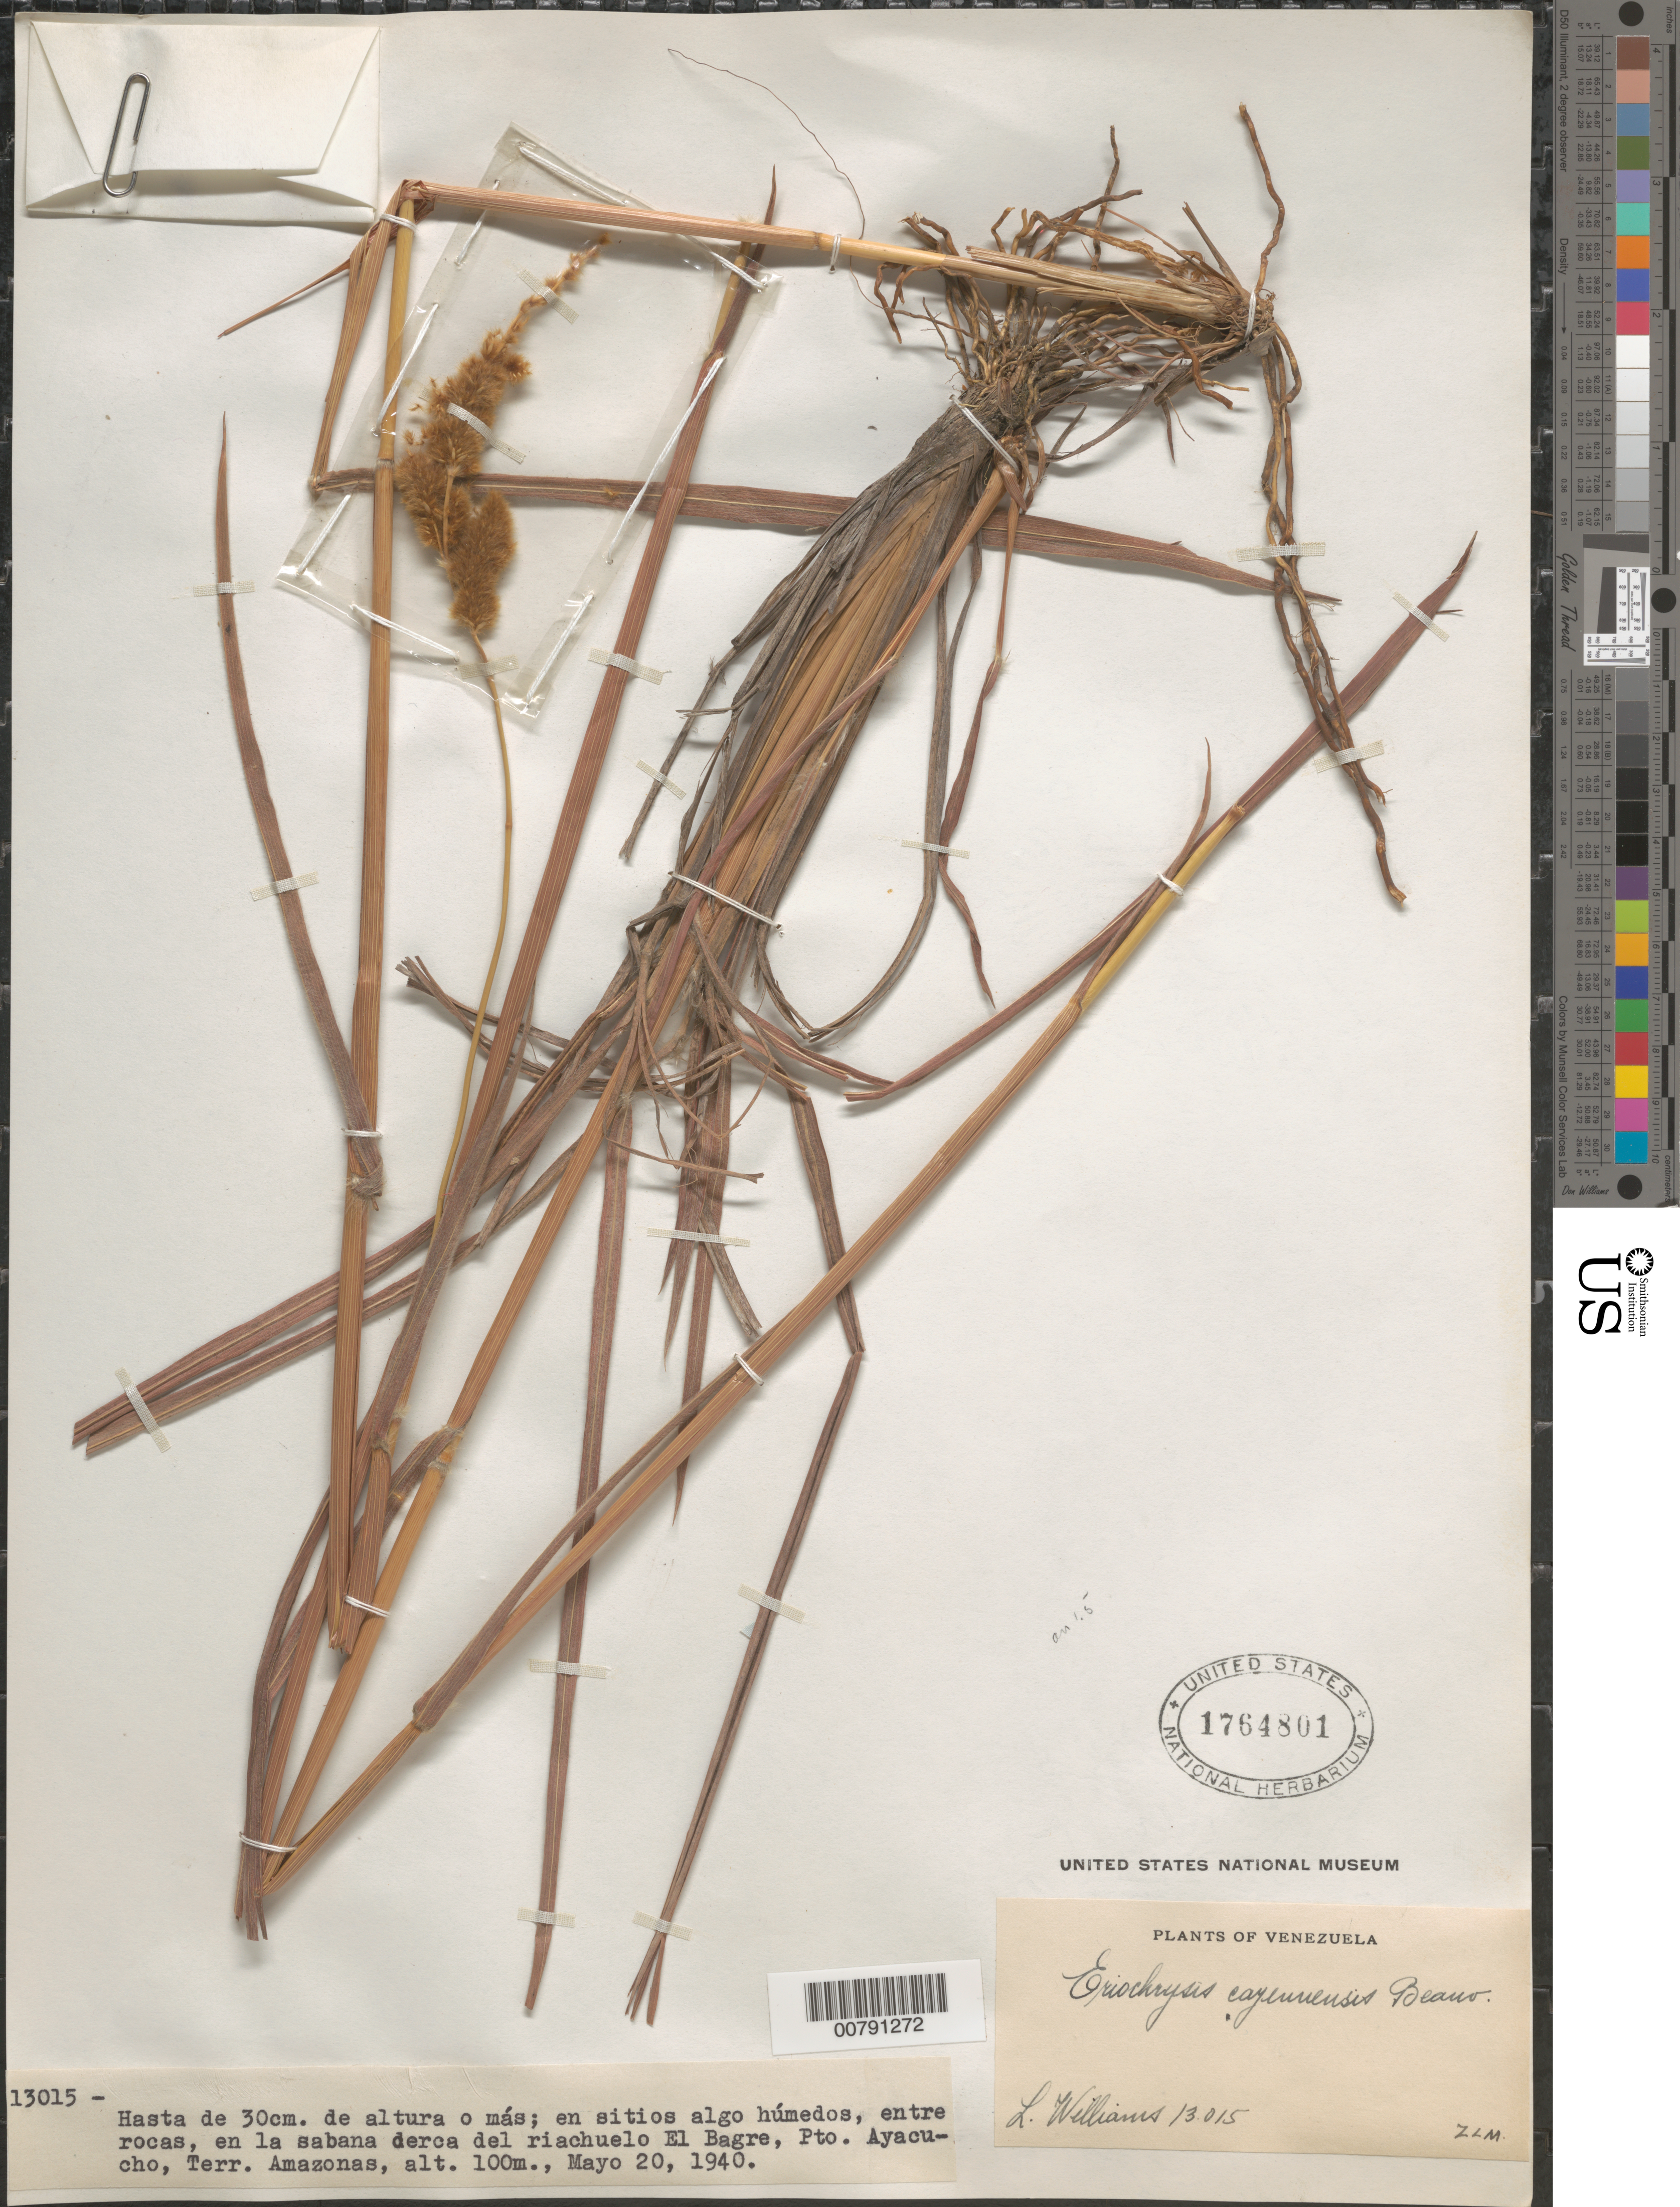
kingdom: Plantae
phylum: Tracheophyta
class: Liliopsida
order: Poales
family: Poaceae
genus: Eriochrysis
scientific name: Eriochrysis cayennensis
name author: P. Beauv.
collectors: Ll. Williams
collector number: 13015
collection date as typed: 20-May-40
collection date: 1940-05-20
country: Venezuela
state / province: Amazonas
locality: Puerto Ayacucho, El Bagre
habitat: Sitios algo humedos, entre rocas, en la sabana cerca del riachuelo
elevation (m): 100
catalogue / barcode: US 1764801